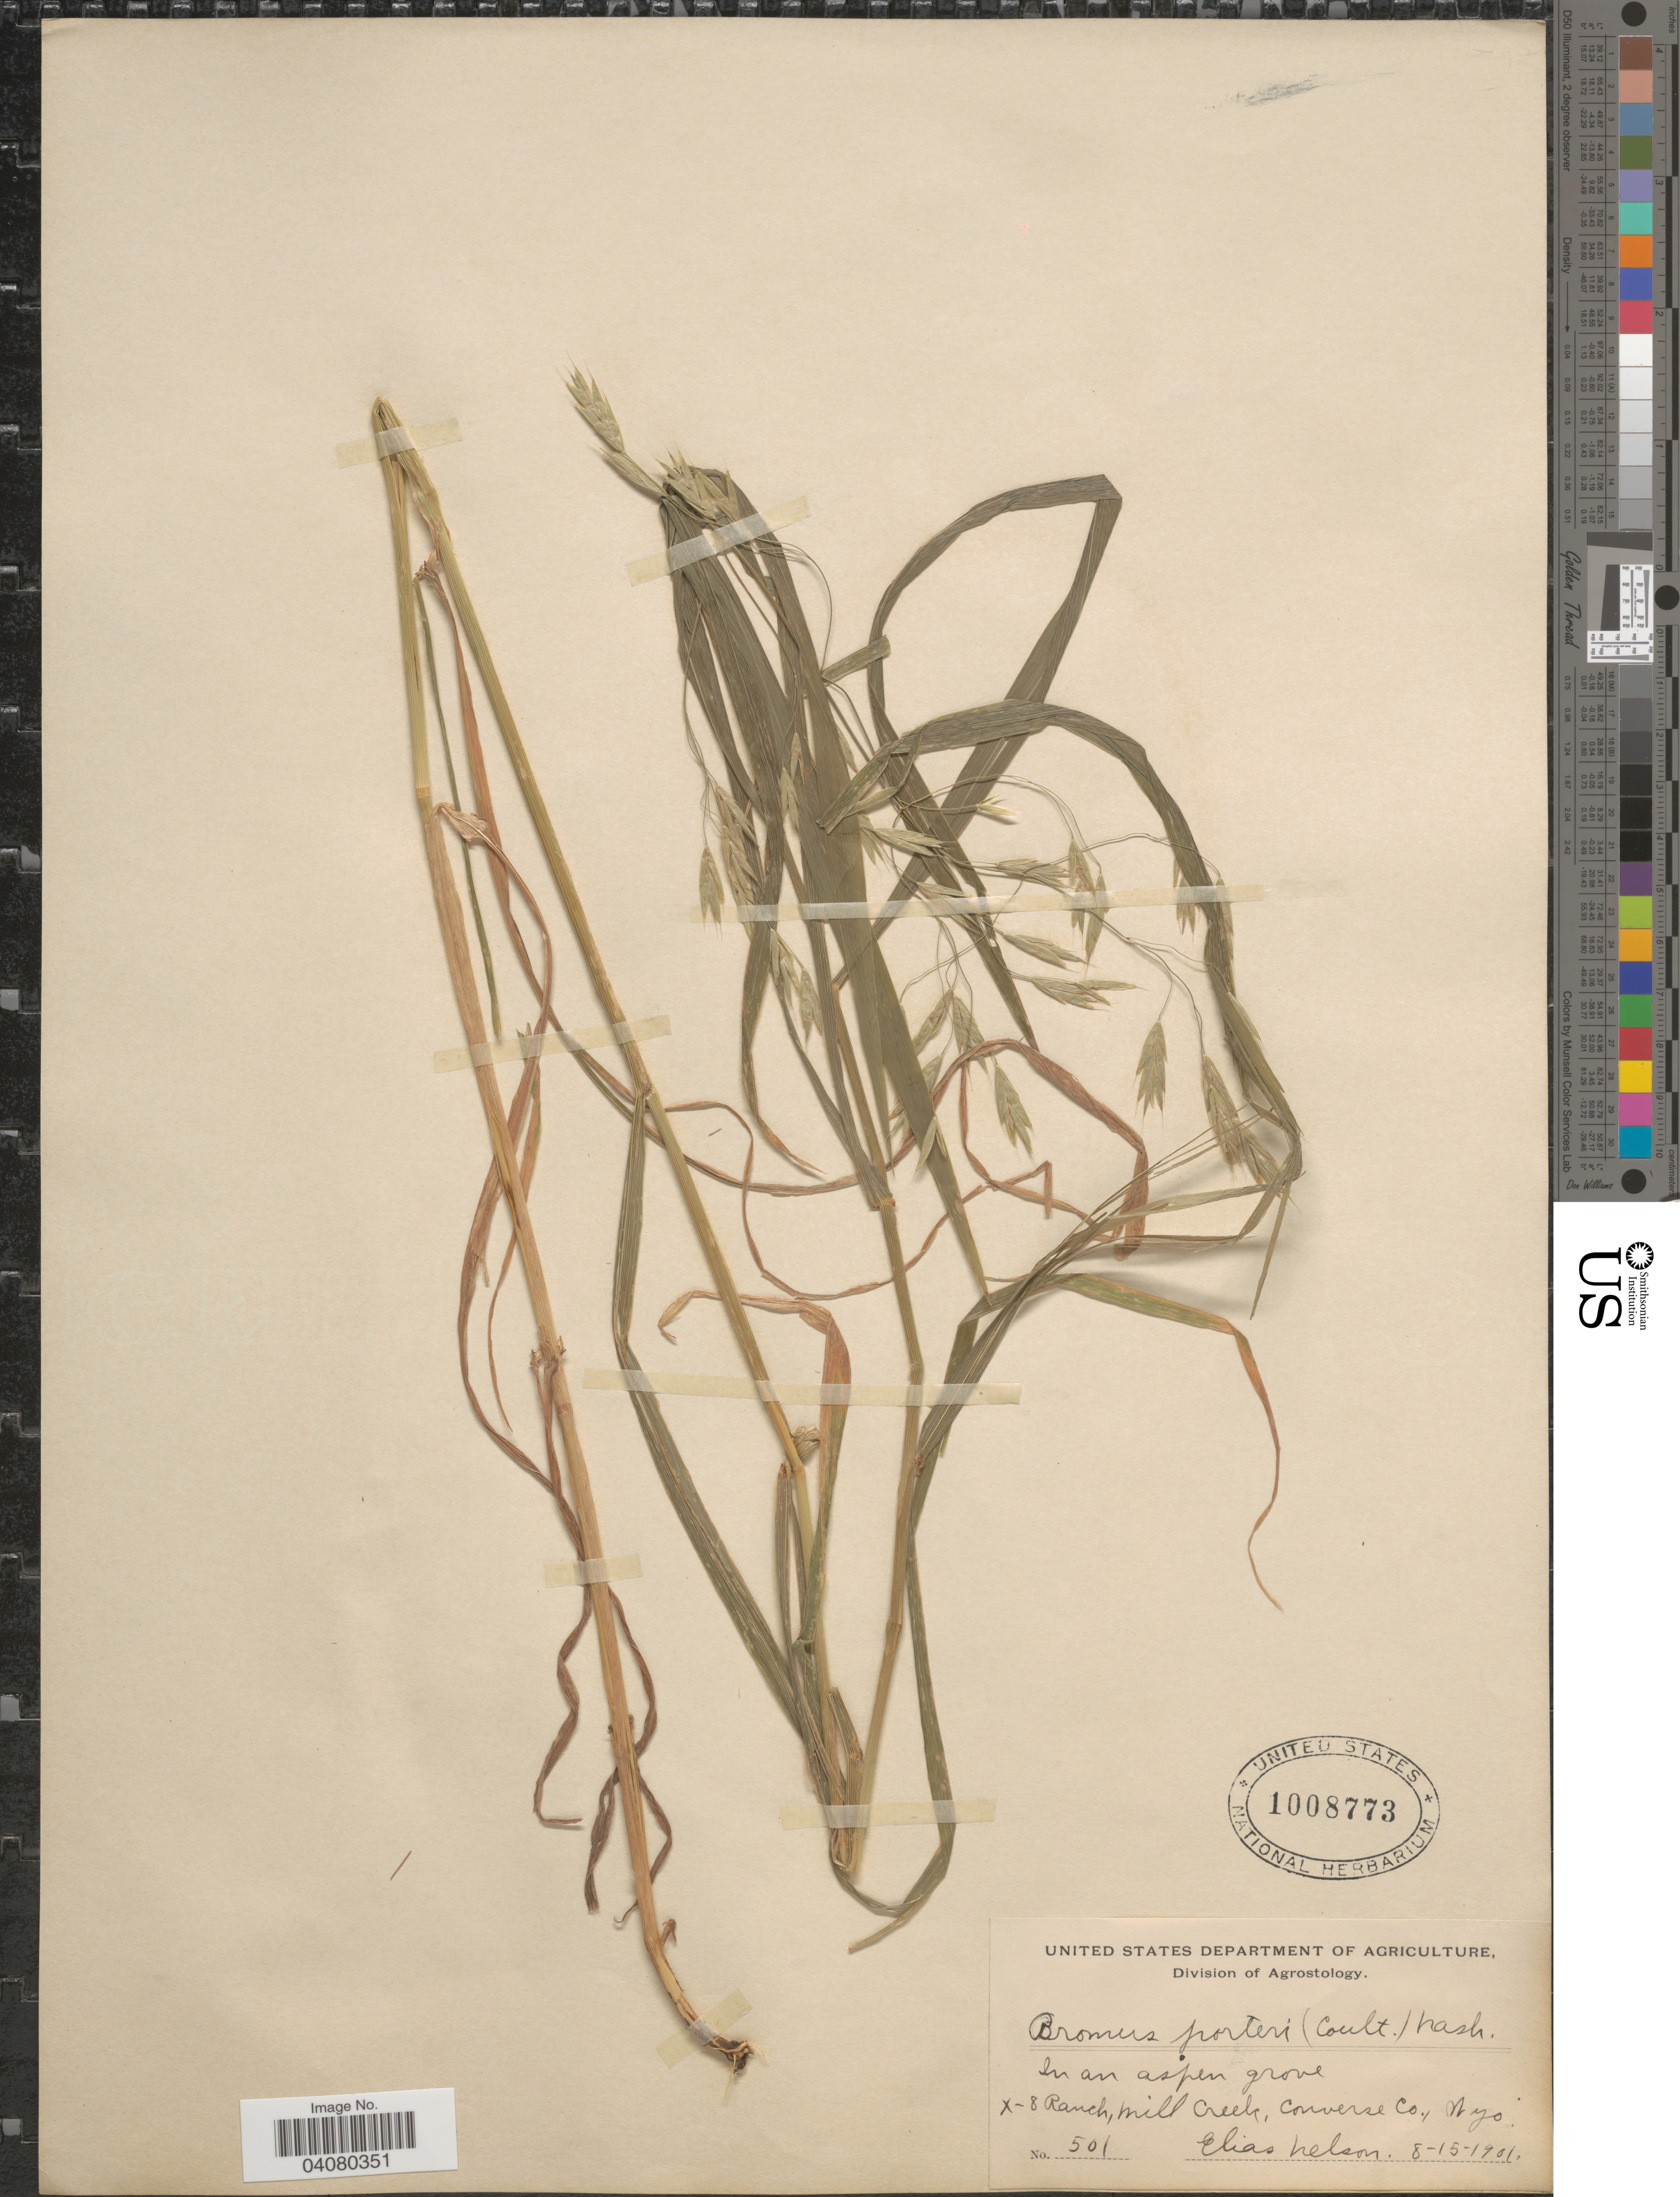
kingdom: Plantae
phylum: Tracheophyta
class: Liliopsida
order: Poales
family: Poaceae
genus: Bromus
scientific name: Bromus anomalus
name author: Rupr. ex E. Fourn.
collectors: E. Nelson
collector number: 501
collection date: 1901-08-15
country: United States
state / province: Wyoming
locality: In an aspen grove x-8 Ranch, Mill Creek, Converse Co.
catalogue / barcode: US 1008773